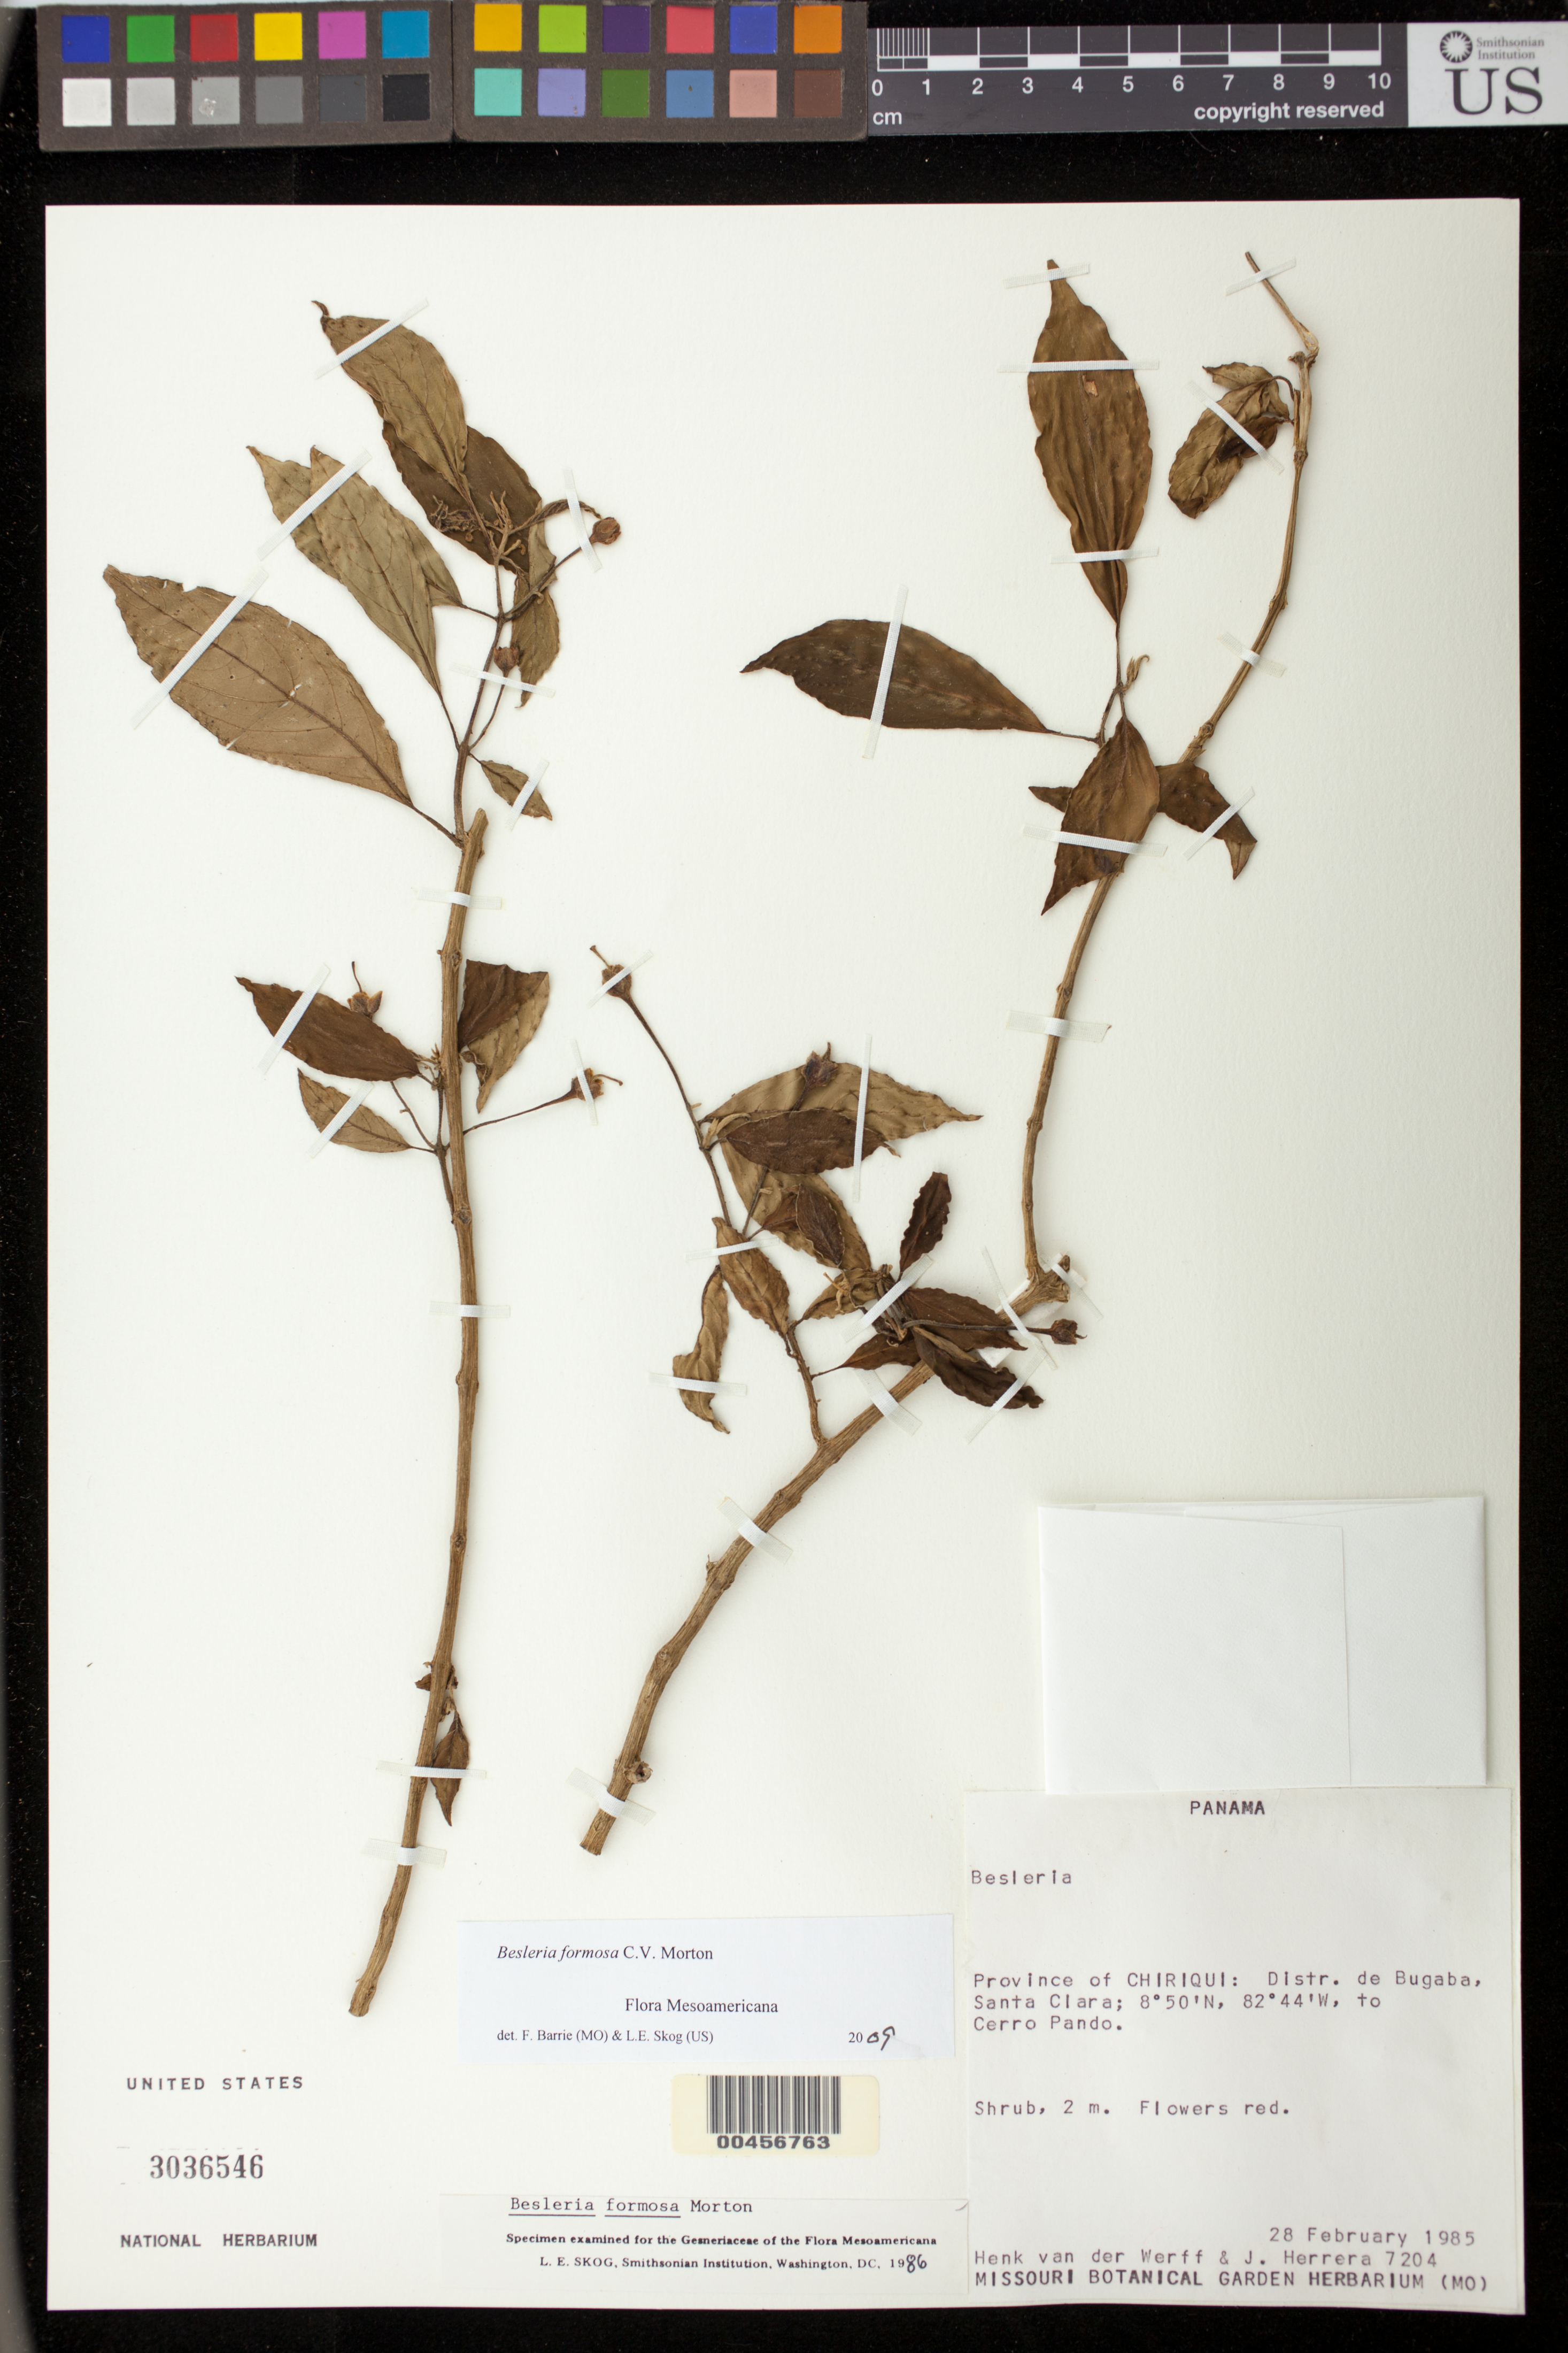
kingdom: Plantae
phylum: Tracheophyta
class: Magnoliopsida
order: Lamiales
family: Gesneriaceae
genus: Besleria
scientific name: Besleria amabilis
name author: C.V. Morton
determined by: Skog, Laurence E.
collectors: H. van der Werff & J. Herrera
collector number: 7204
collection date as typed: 28 Feb 1985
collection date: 1985-02-28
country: Panama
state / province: Chiriquí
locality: Distr. Bugaba, Santa Clara, to Cerro Pando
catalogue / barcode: US 3036546